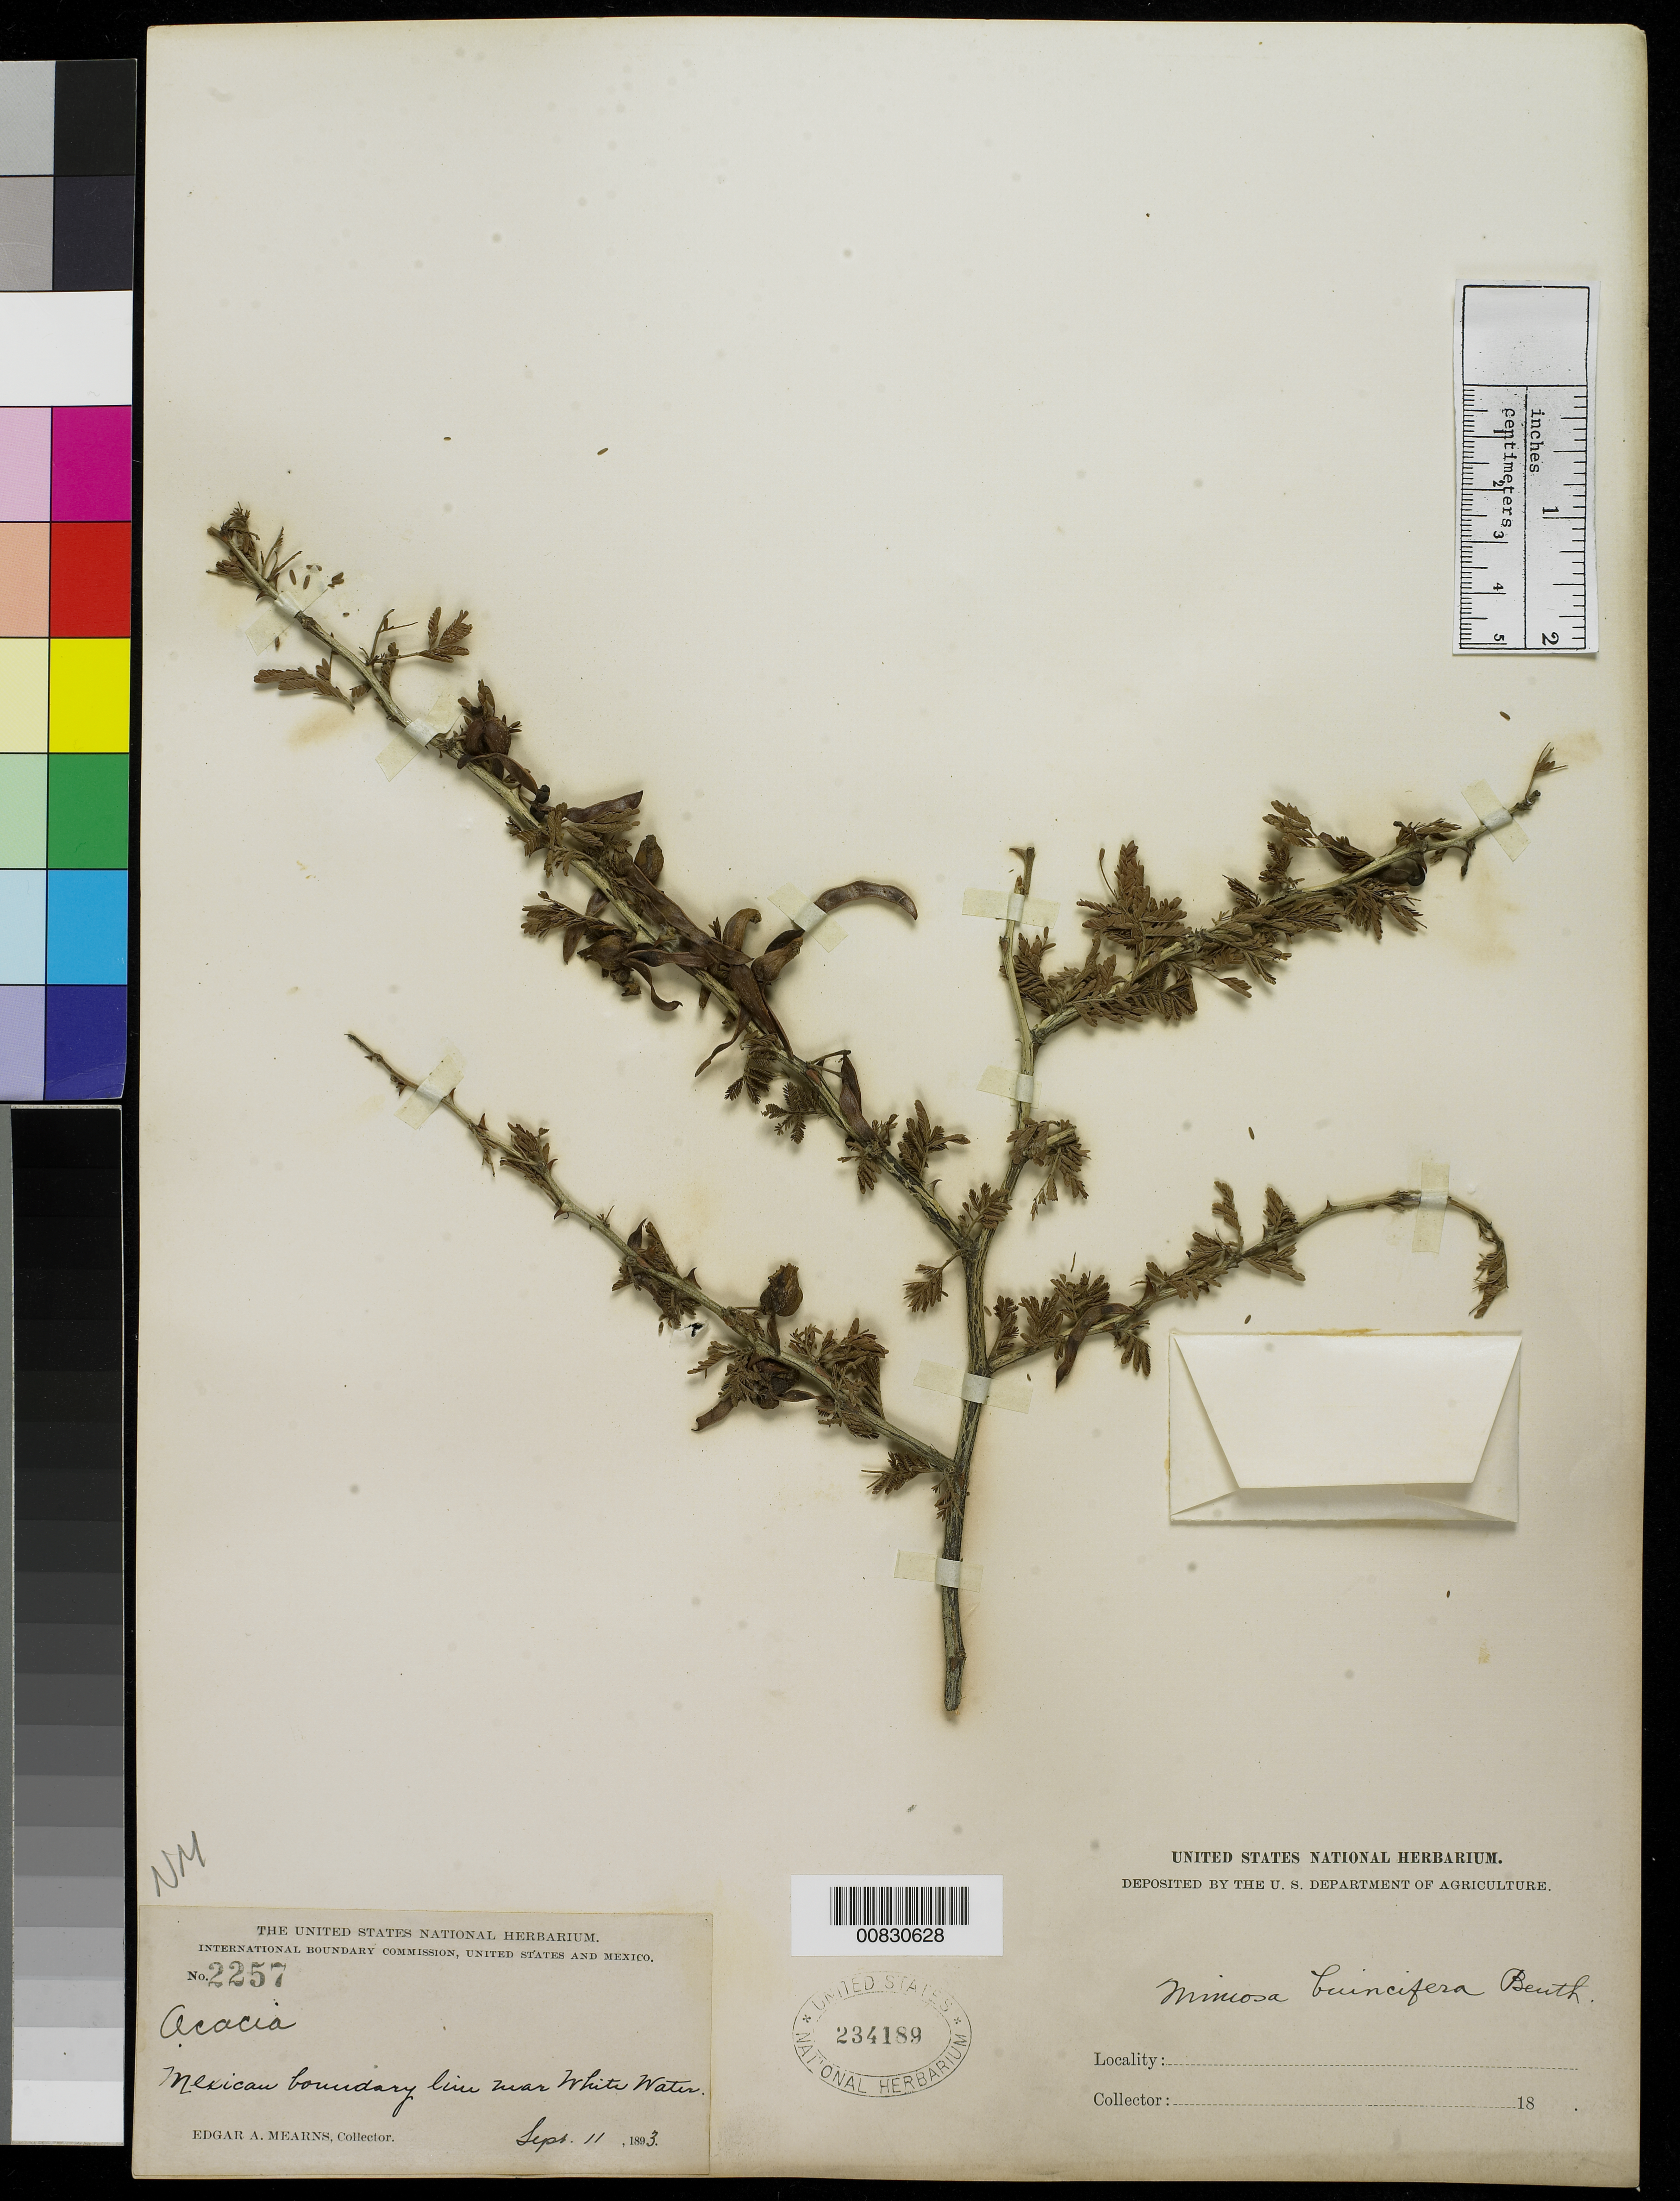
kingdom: Plantae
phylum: Tracheophyta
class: Magnoliopsida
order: Fabales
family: Fabaceae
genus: Mimosa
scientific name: Mimosa biuncifera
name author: Benth.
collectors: E. A. Mearns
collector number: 2257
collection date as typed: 11 Sep 1893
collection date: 1893-09-11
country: United States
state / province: New Mexico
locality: Mexican Boundary Line, near White Water.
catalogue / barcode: US 234189